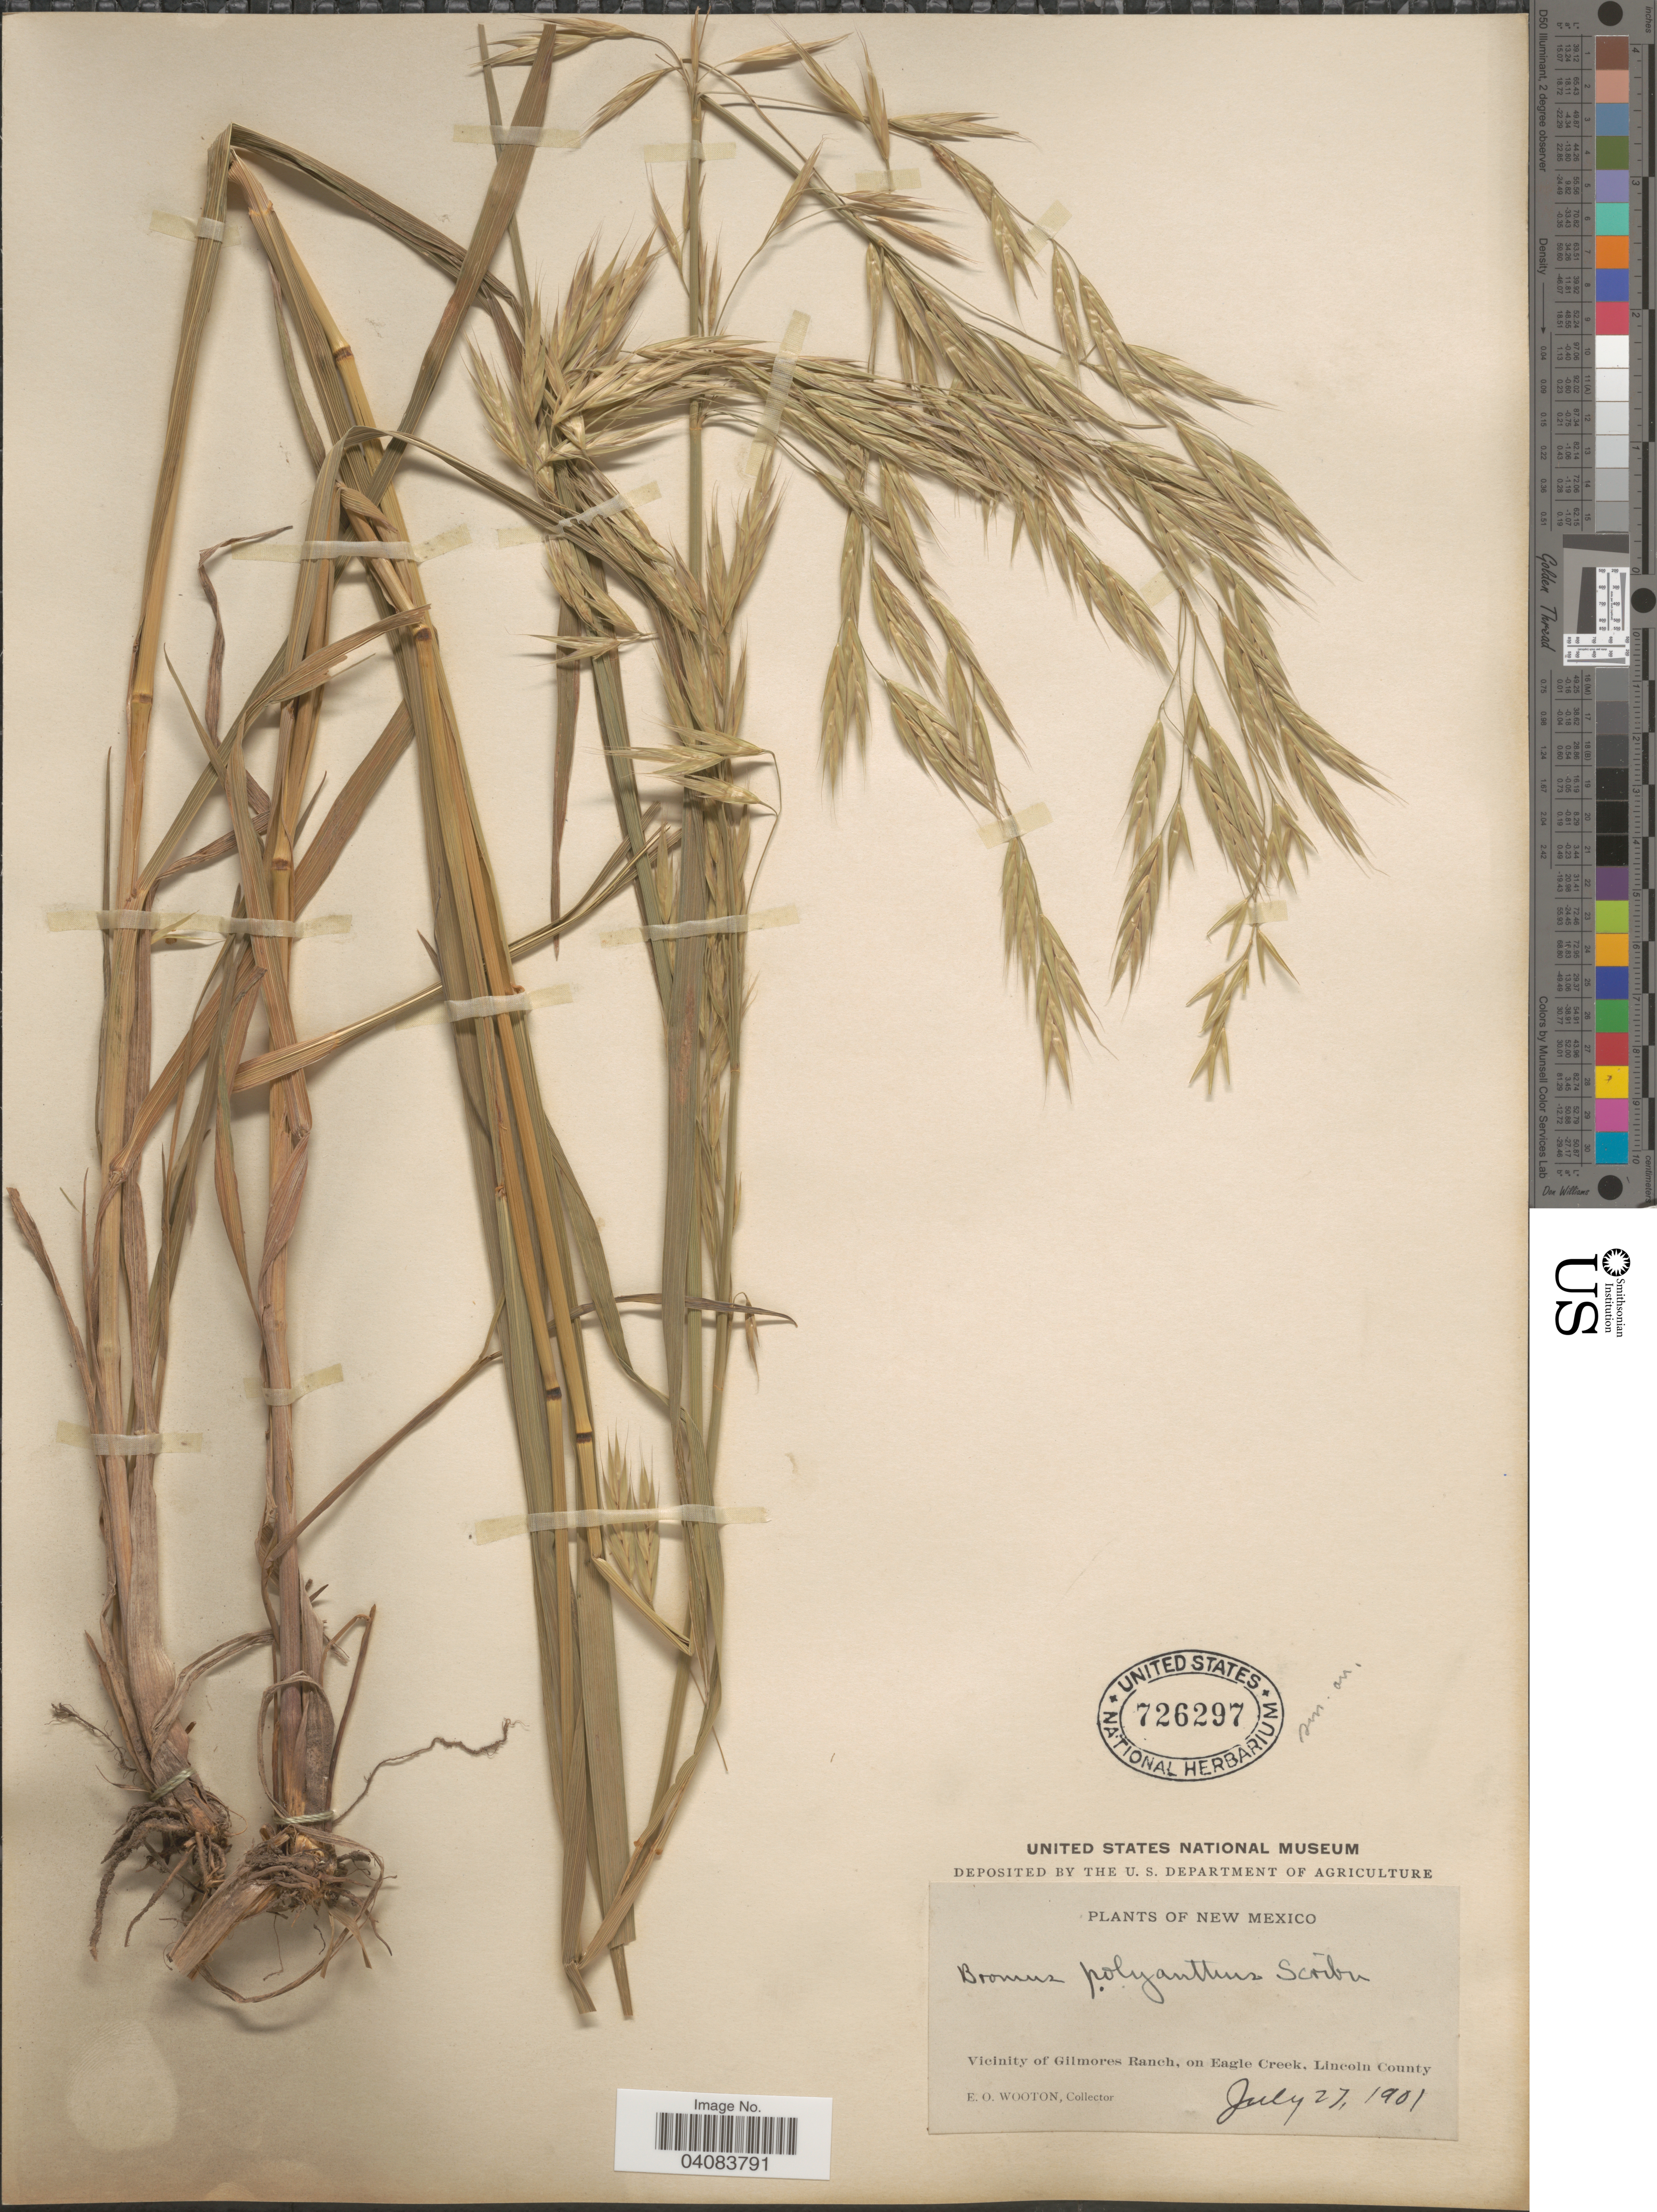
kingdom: Plantae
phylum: Tracheophyta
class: Liliopsida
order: Poales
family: Poaceae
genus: Bromus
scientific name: Bromus polyanthus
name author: Scribn. ex Shear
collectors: E. O. Wooton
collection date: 1901-07-27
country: United States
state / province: New Mexico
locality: Vicinity of Gilmores Ranch, on Eagle Creek, Lincoln County.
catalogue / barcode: US 726297